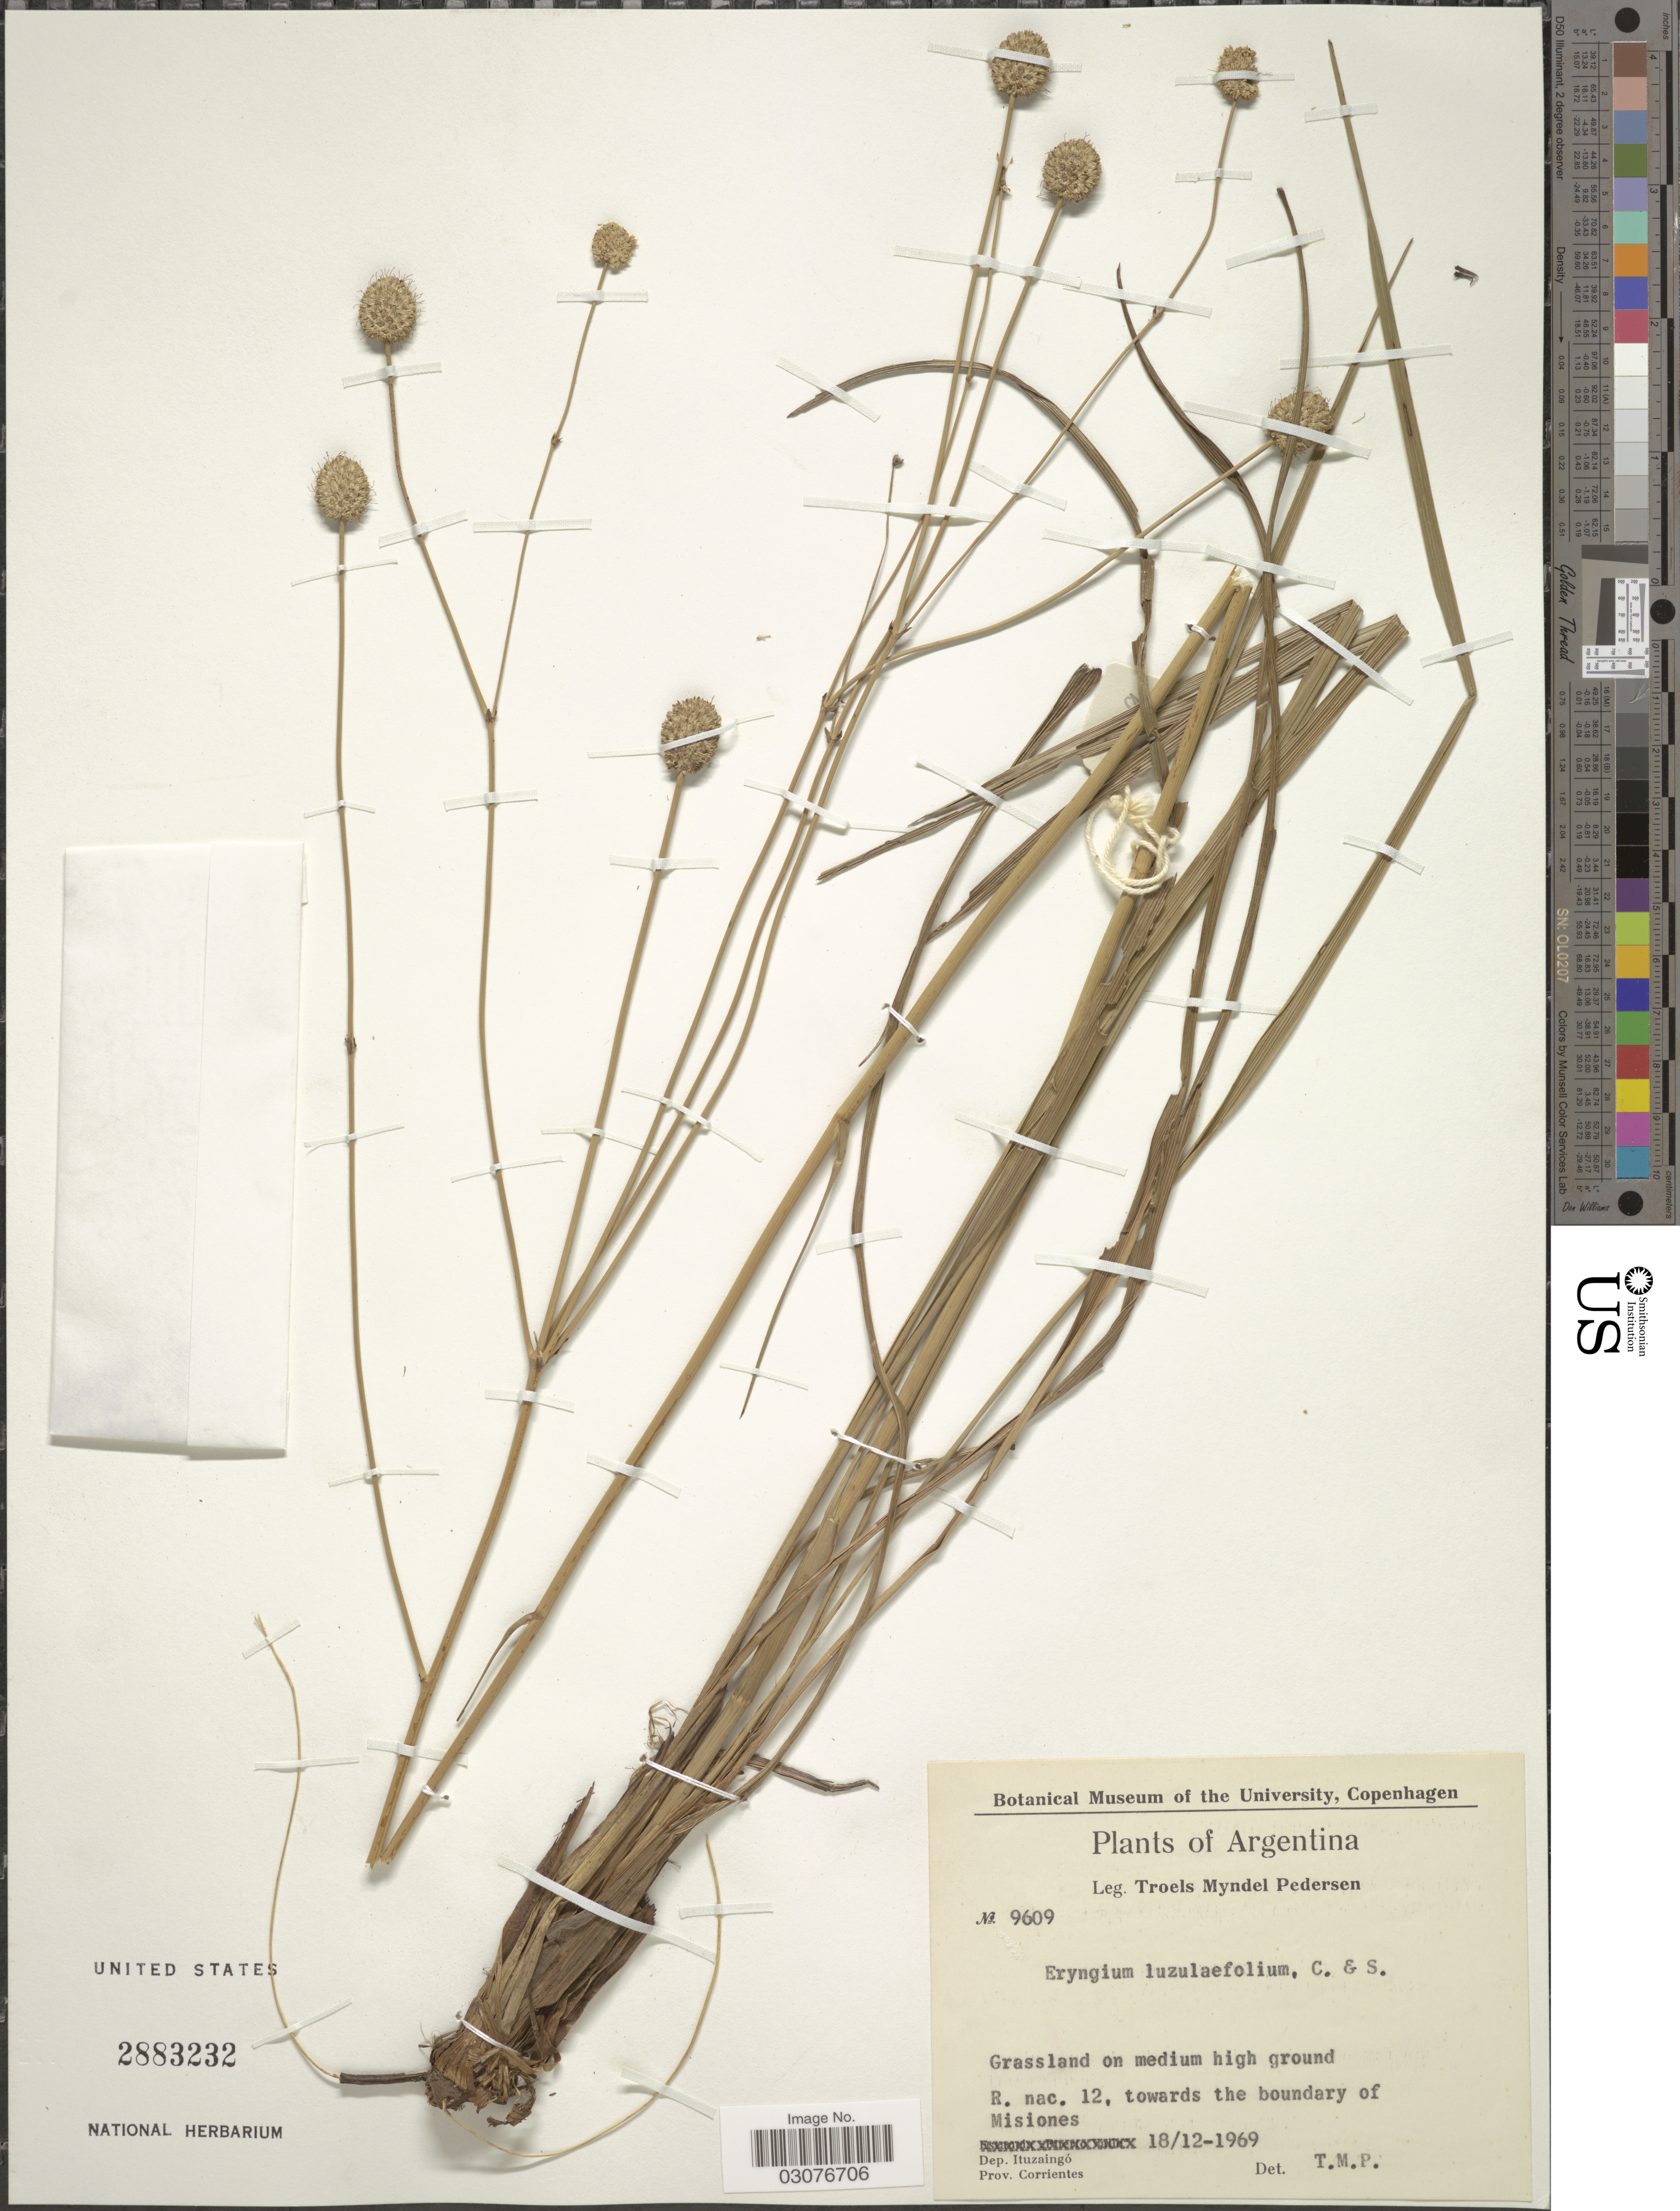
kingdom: Plantae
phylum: Tracheophyta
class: Magnoliopsida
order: Apiales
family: Apiaceae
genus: Eryngium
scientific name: Eryngium luzulifolium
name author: Cham. & Schltdl.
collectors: T. Pederson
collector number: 9609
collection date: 1969-12-18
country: Argentina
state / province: Corrientes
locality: R. nac. 12, towards the boundary of Misiones, Dep. Ituzaingó, Prov. Corrientes.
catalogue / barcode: US 2883232